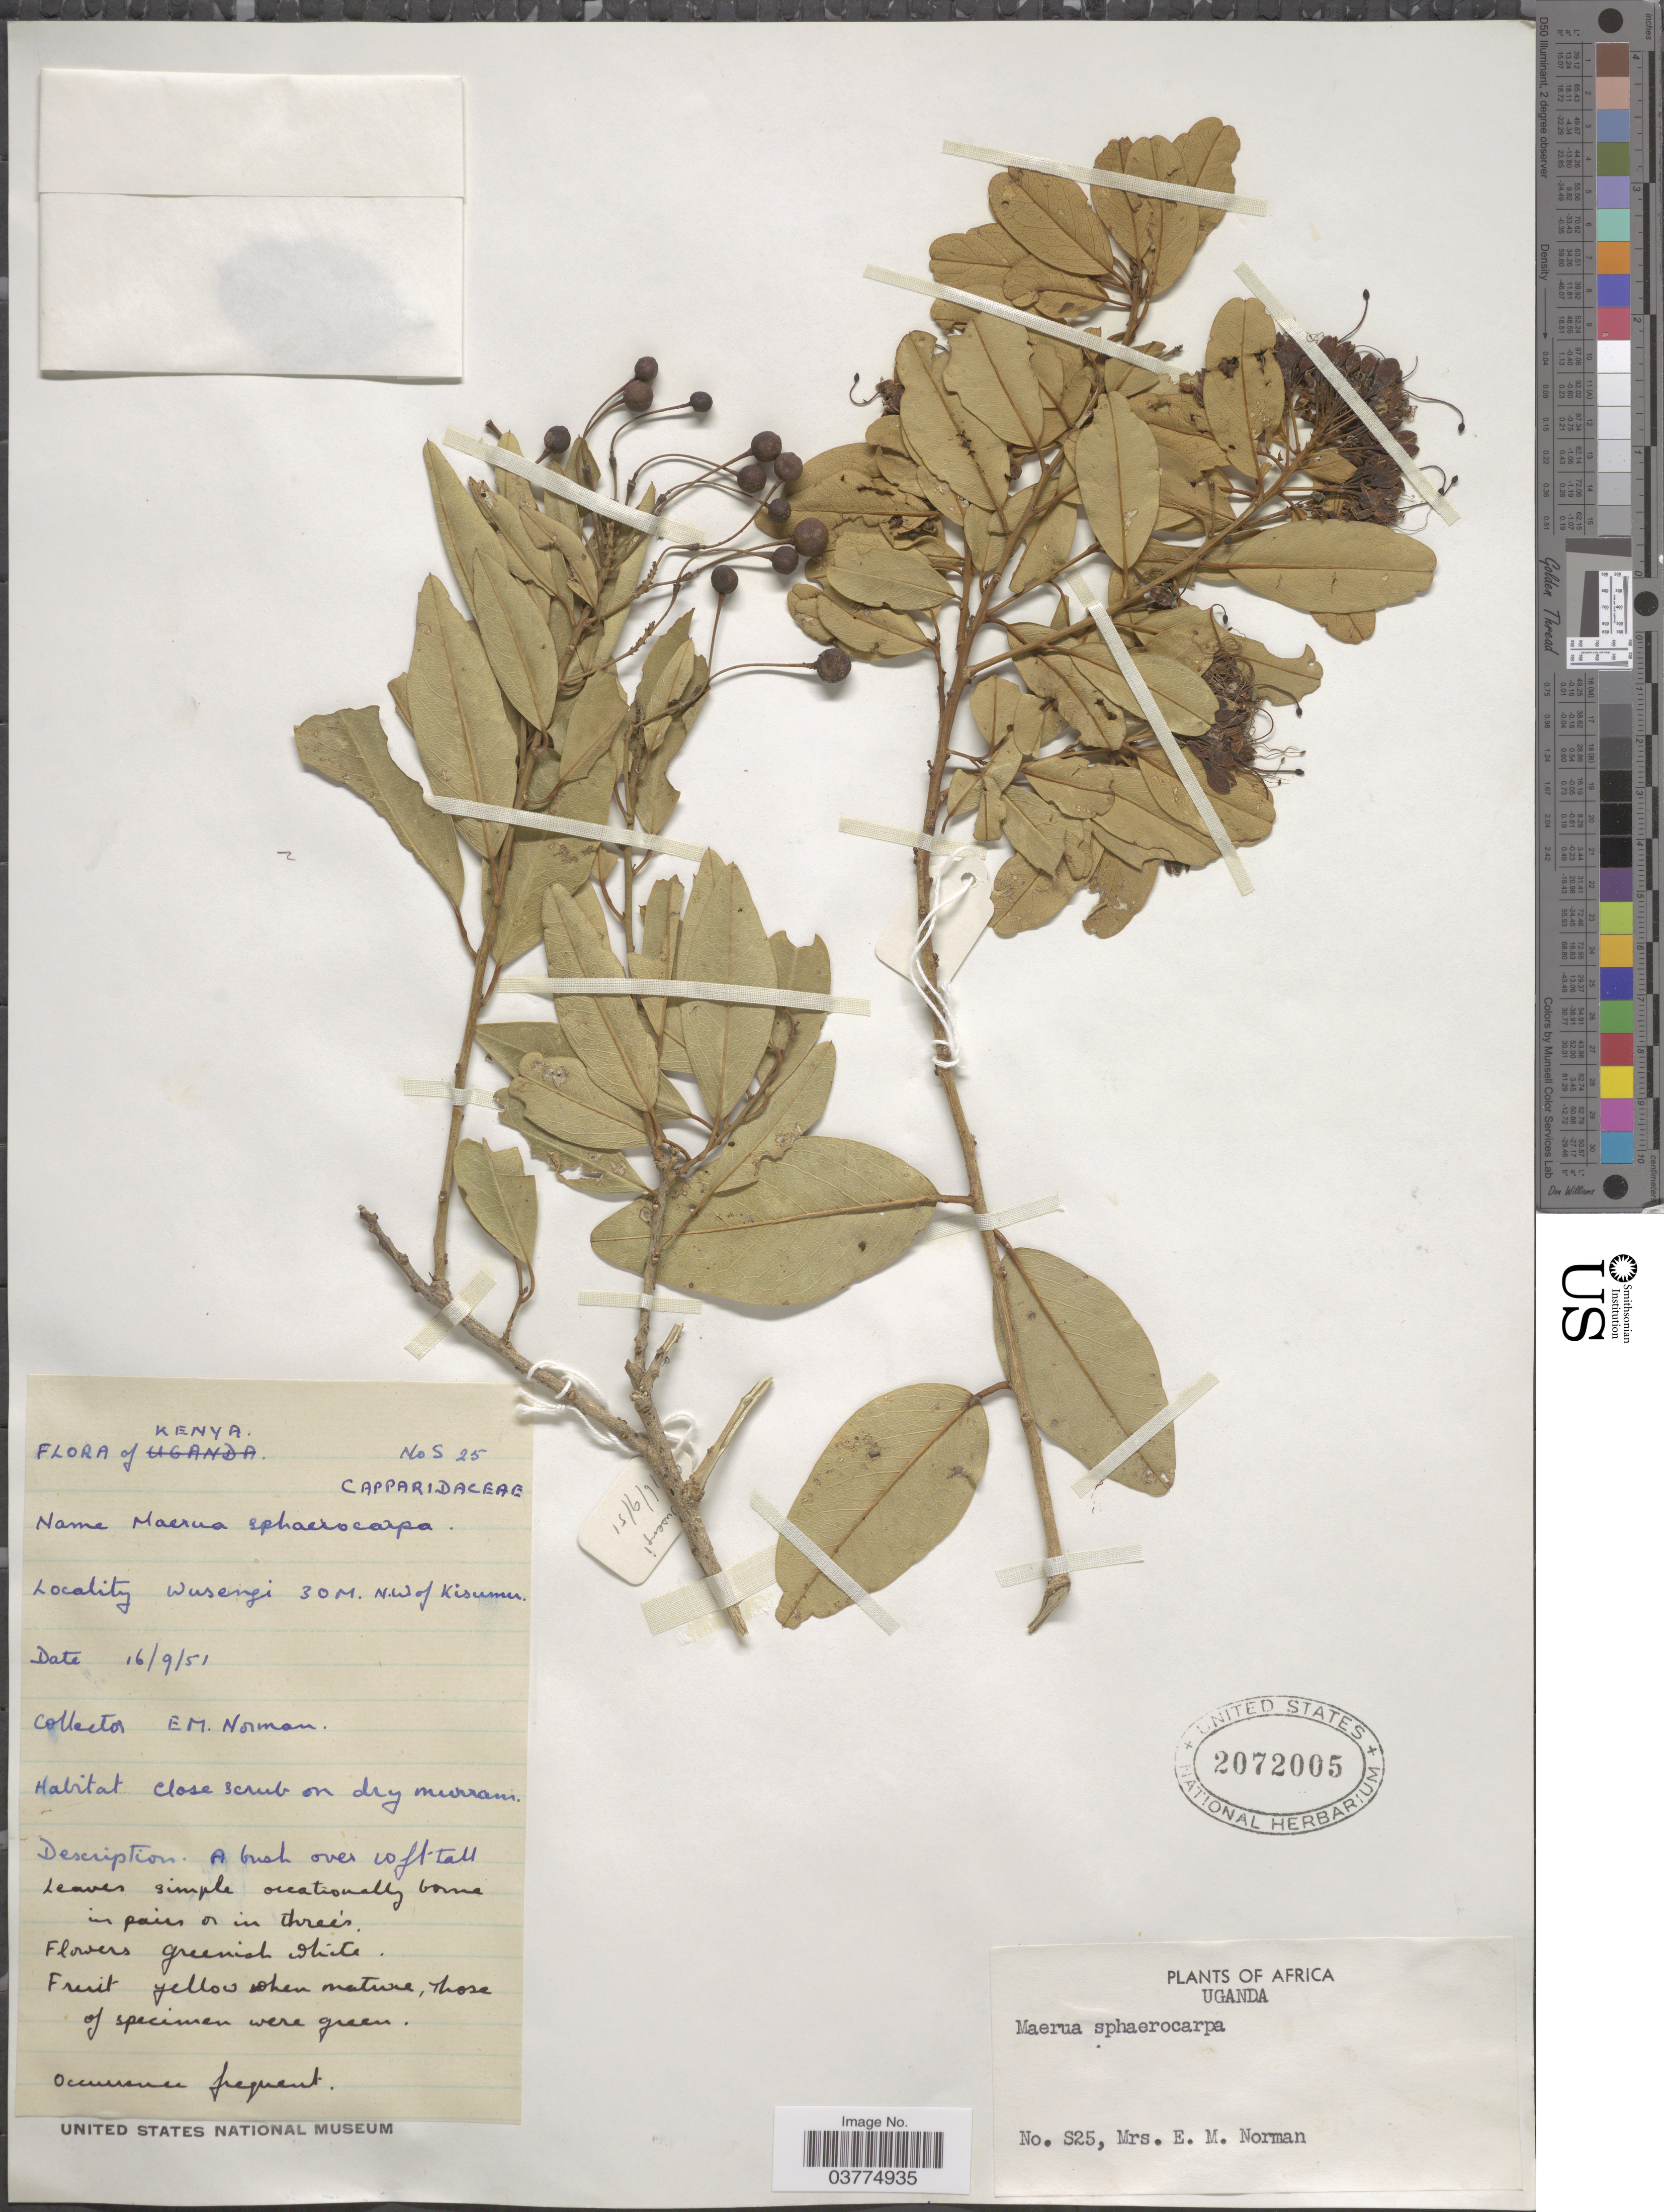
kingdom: Plantae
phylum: Tracheophyta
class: Magnoliopsida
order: Brassicales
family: Capparaceae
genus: Maerua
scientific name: Maerua sphaerocarpa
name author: Gilg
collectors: E. Norman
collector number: S25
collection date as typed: Transcribed d/m/y: 16/9/51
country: Kenya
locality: Wusengi 30 m. N.W. of Kisumu.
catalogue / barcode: US 2072005